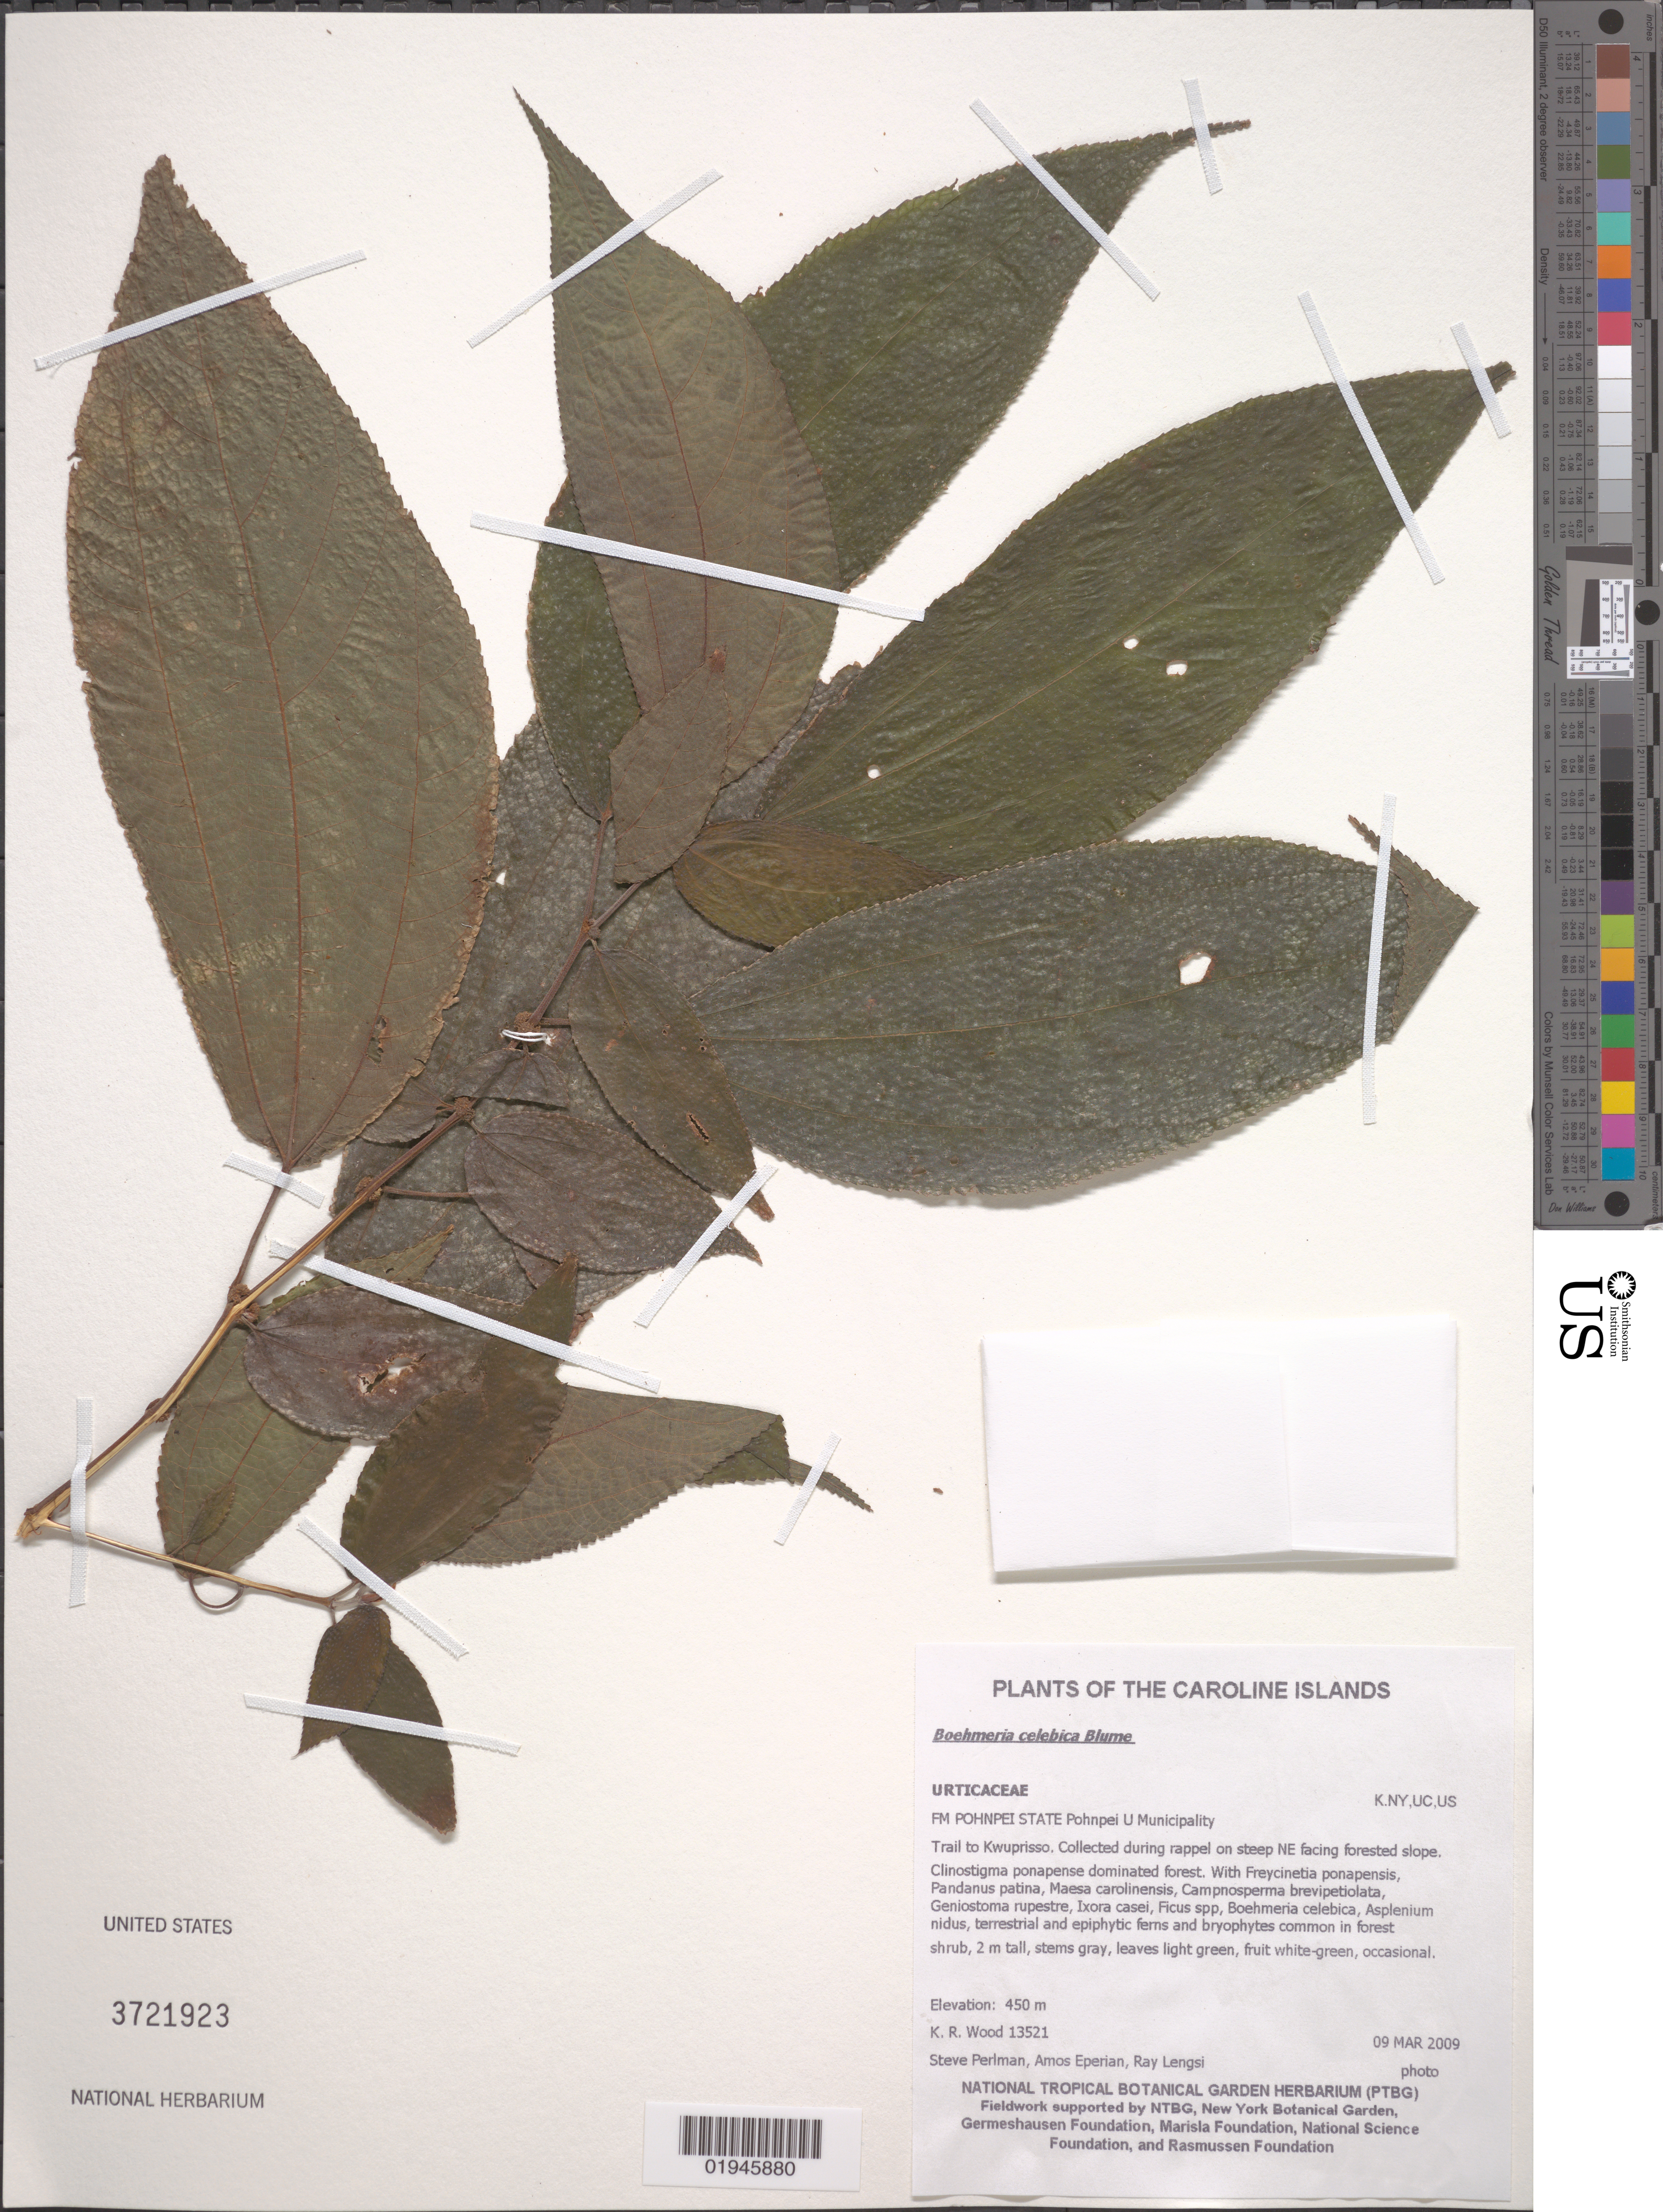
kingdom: Plantae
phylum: Tracheophyta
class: Magnoliopsida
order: Rosales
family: Urticaceae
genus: Boehmeria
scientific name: Boehmeria celebica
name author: Blume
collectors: K. R. Wood, S. P. Perlman, E. Eperiam & R. Lengsi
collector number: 13521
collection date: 2009-03-09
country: Micronesia, Federated States of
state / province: Pohnpei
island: Pohnpei [Ponape]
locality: U Municipality, trail to Kwupuriso, collected during rappel on steep NE facing slope.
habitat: Forest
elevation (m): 450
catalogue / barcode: US 3721923